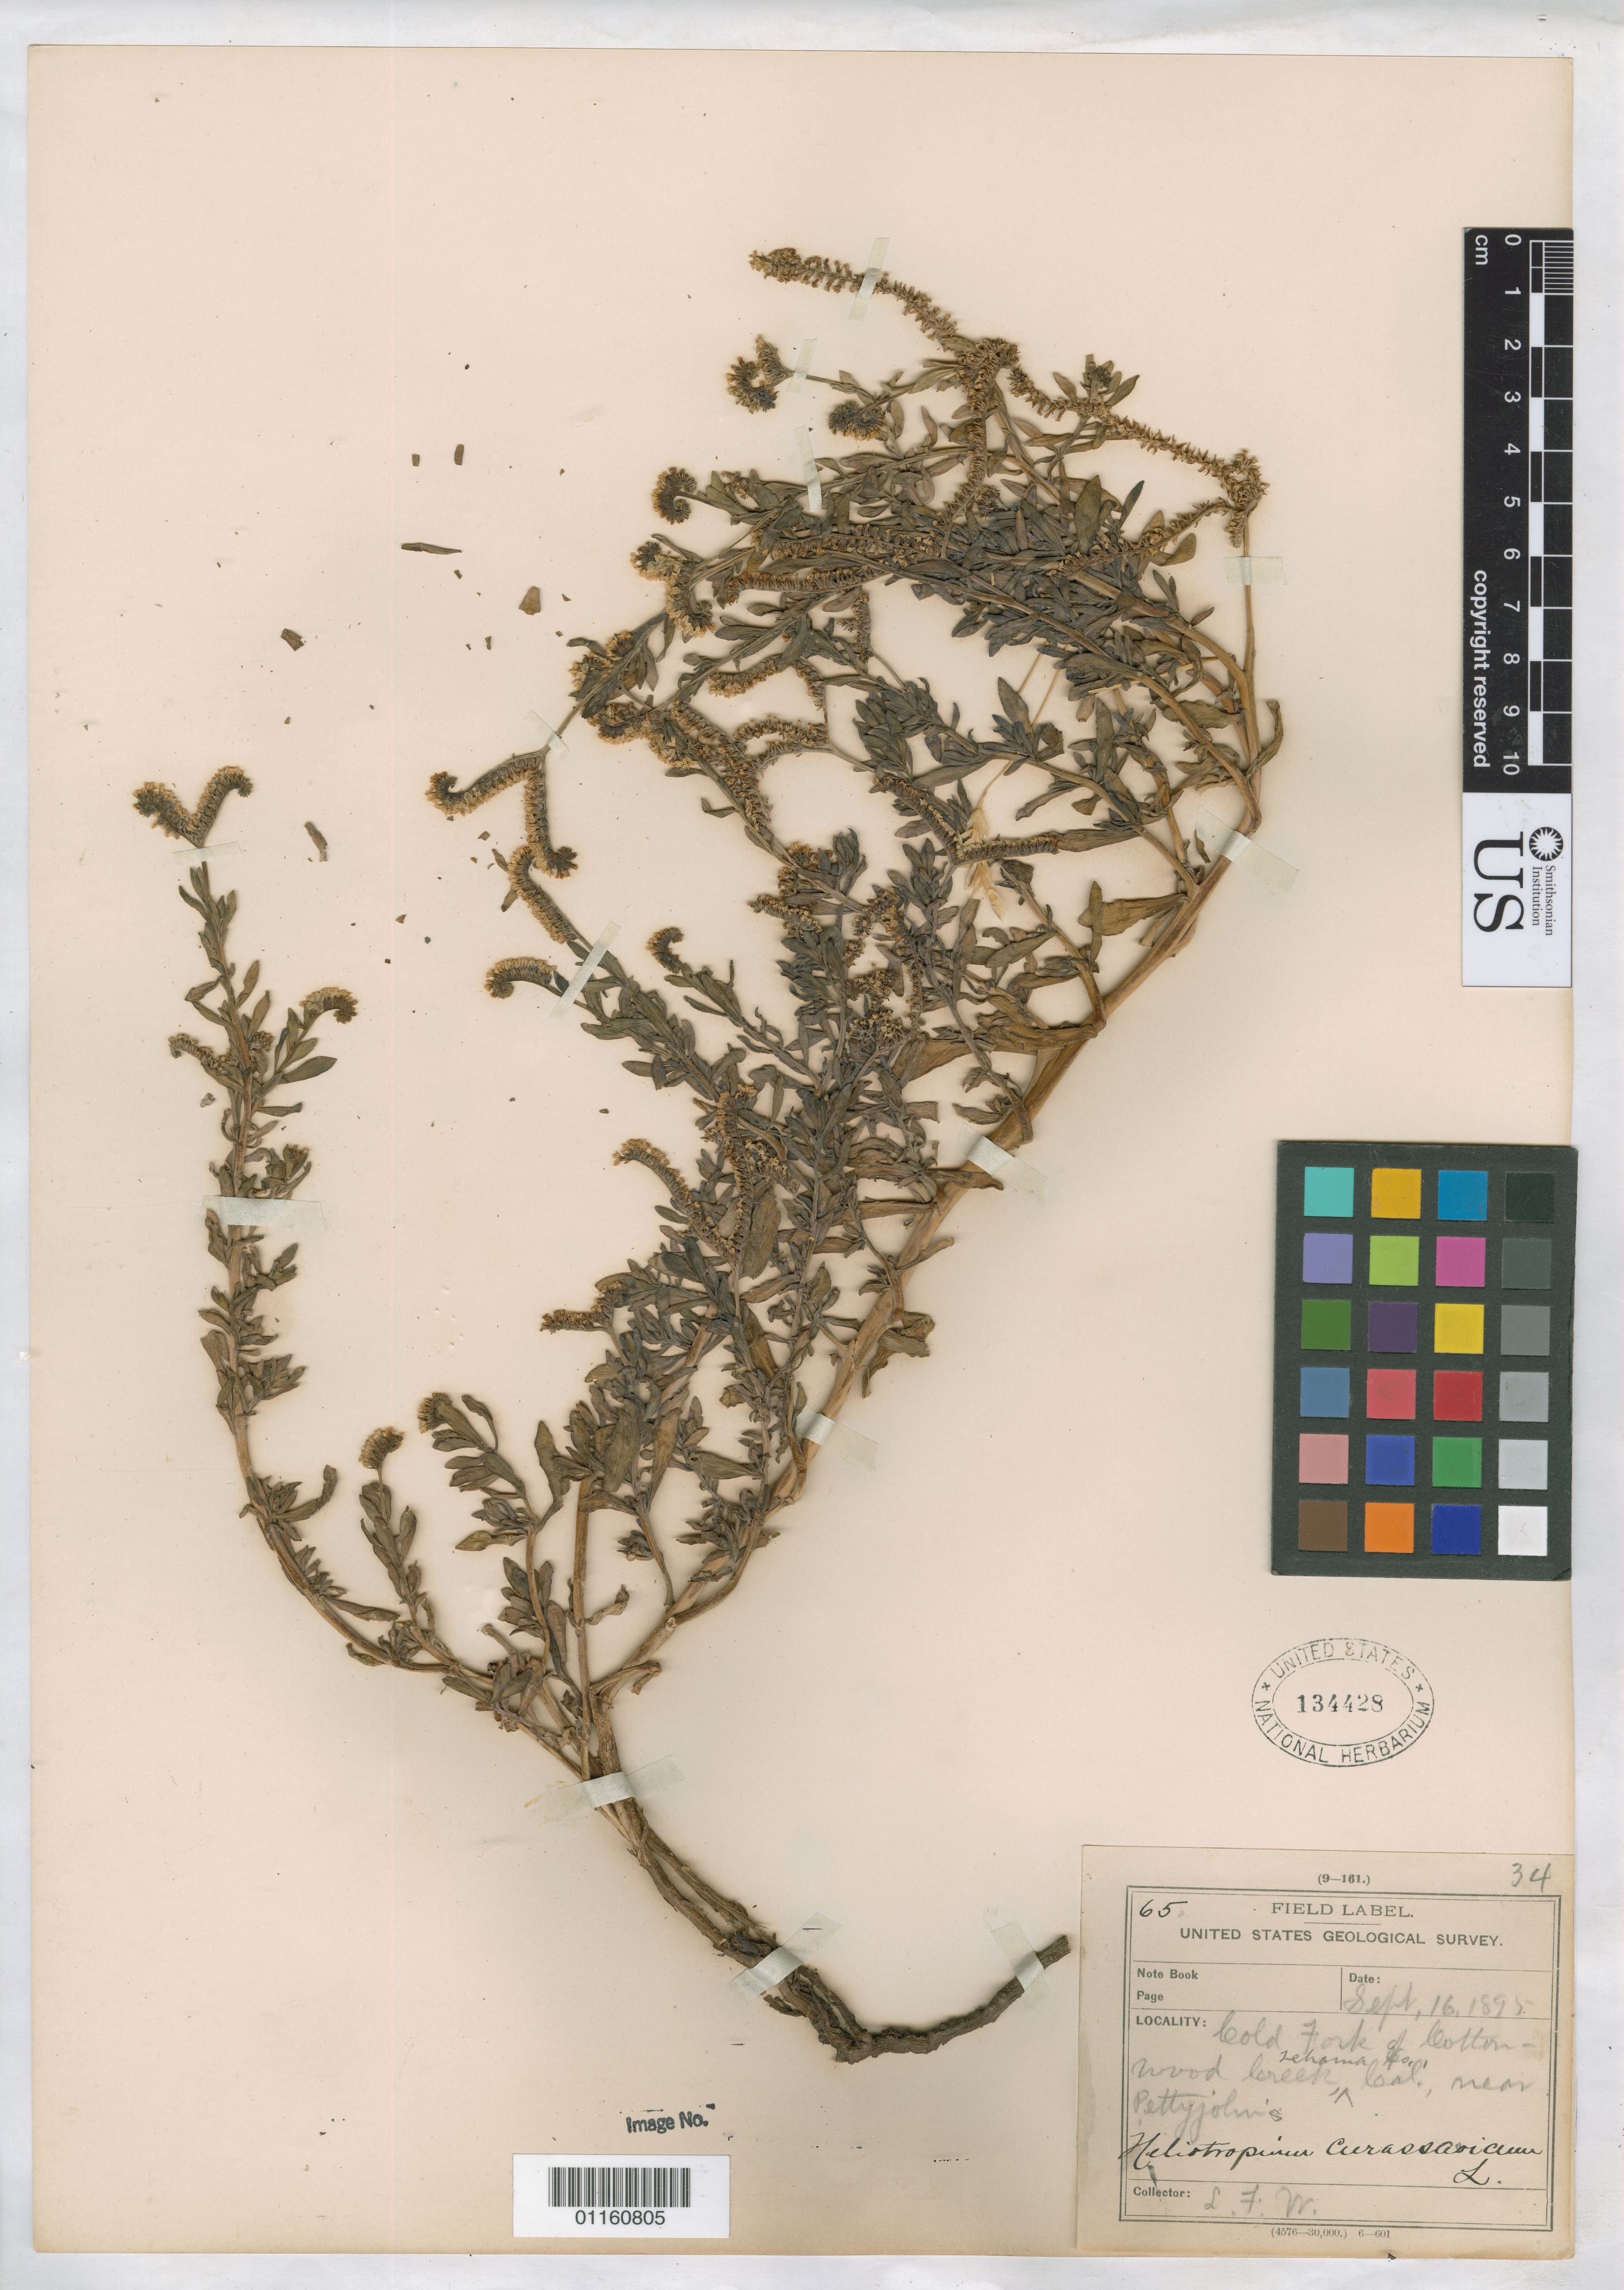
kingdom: Plantae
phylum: Tracheophyta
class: Magnoliopsida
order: Boraginales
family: Heliotropiaceae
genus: Heliotropium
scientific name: Heliotropium curassavicum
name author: L.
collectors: L. F. Ward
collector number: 65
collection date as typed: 16 Sep 1895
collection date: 1895-09-16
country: United States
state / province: California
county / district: Tehama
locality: Gold Fork of Cottonwood Creek, near Pettyjohn's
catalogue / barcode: US 134428